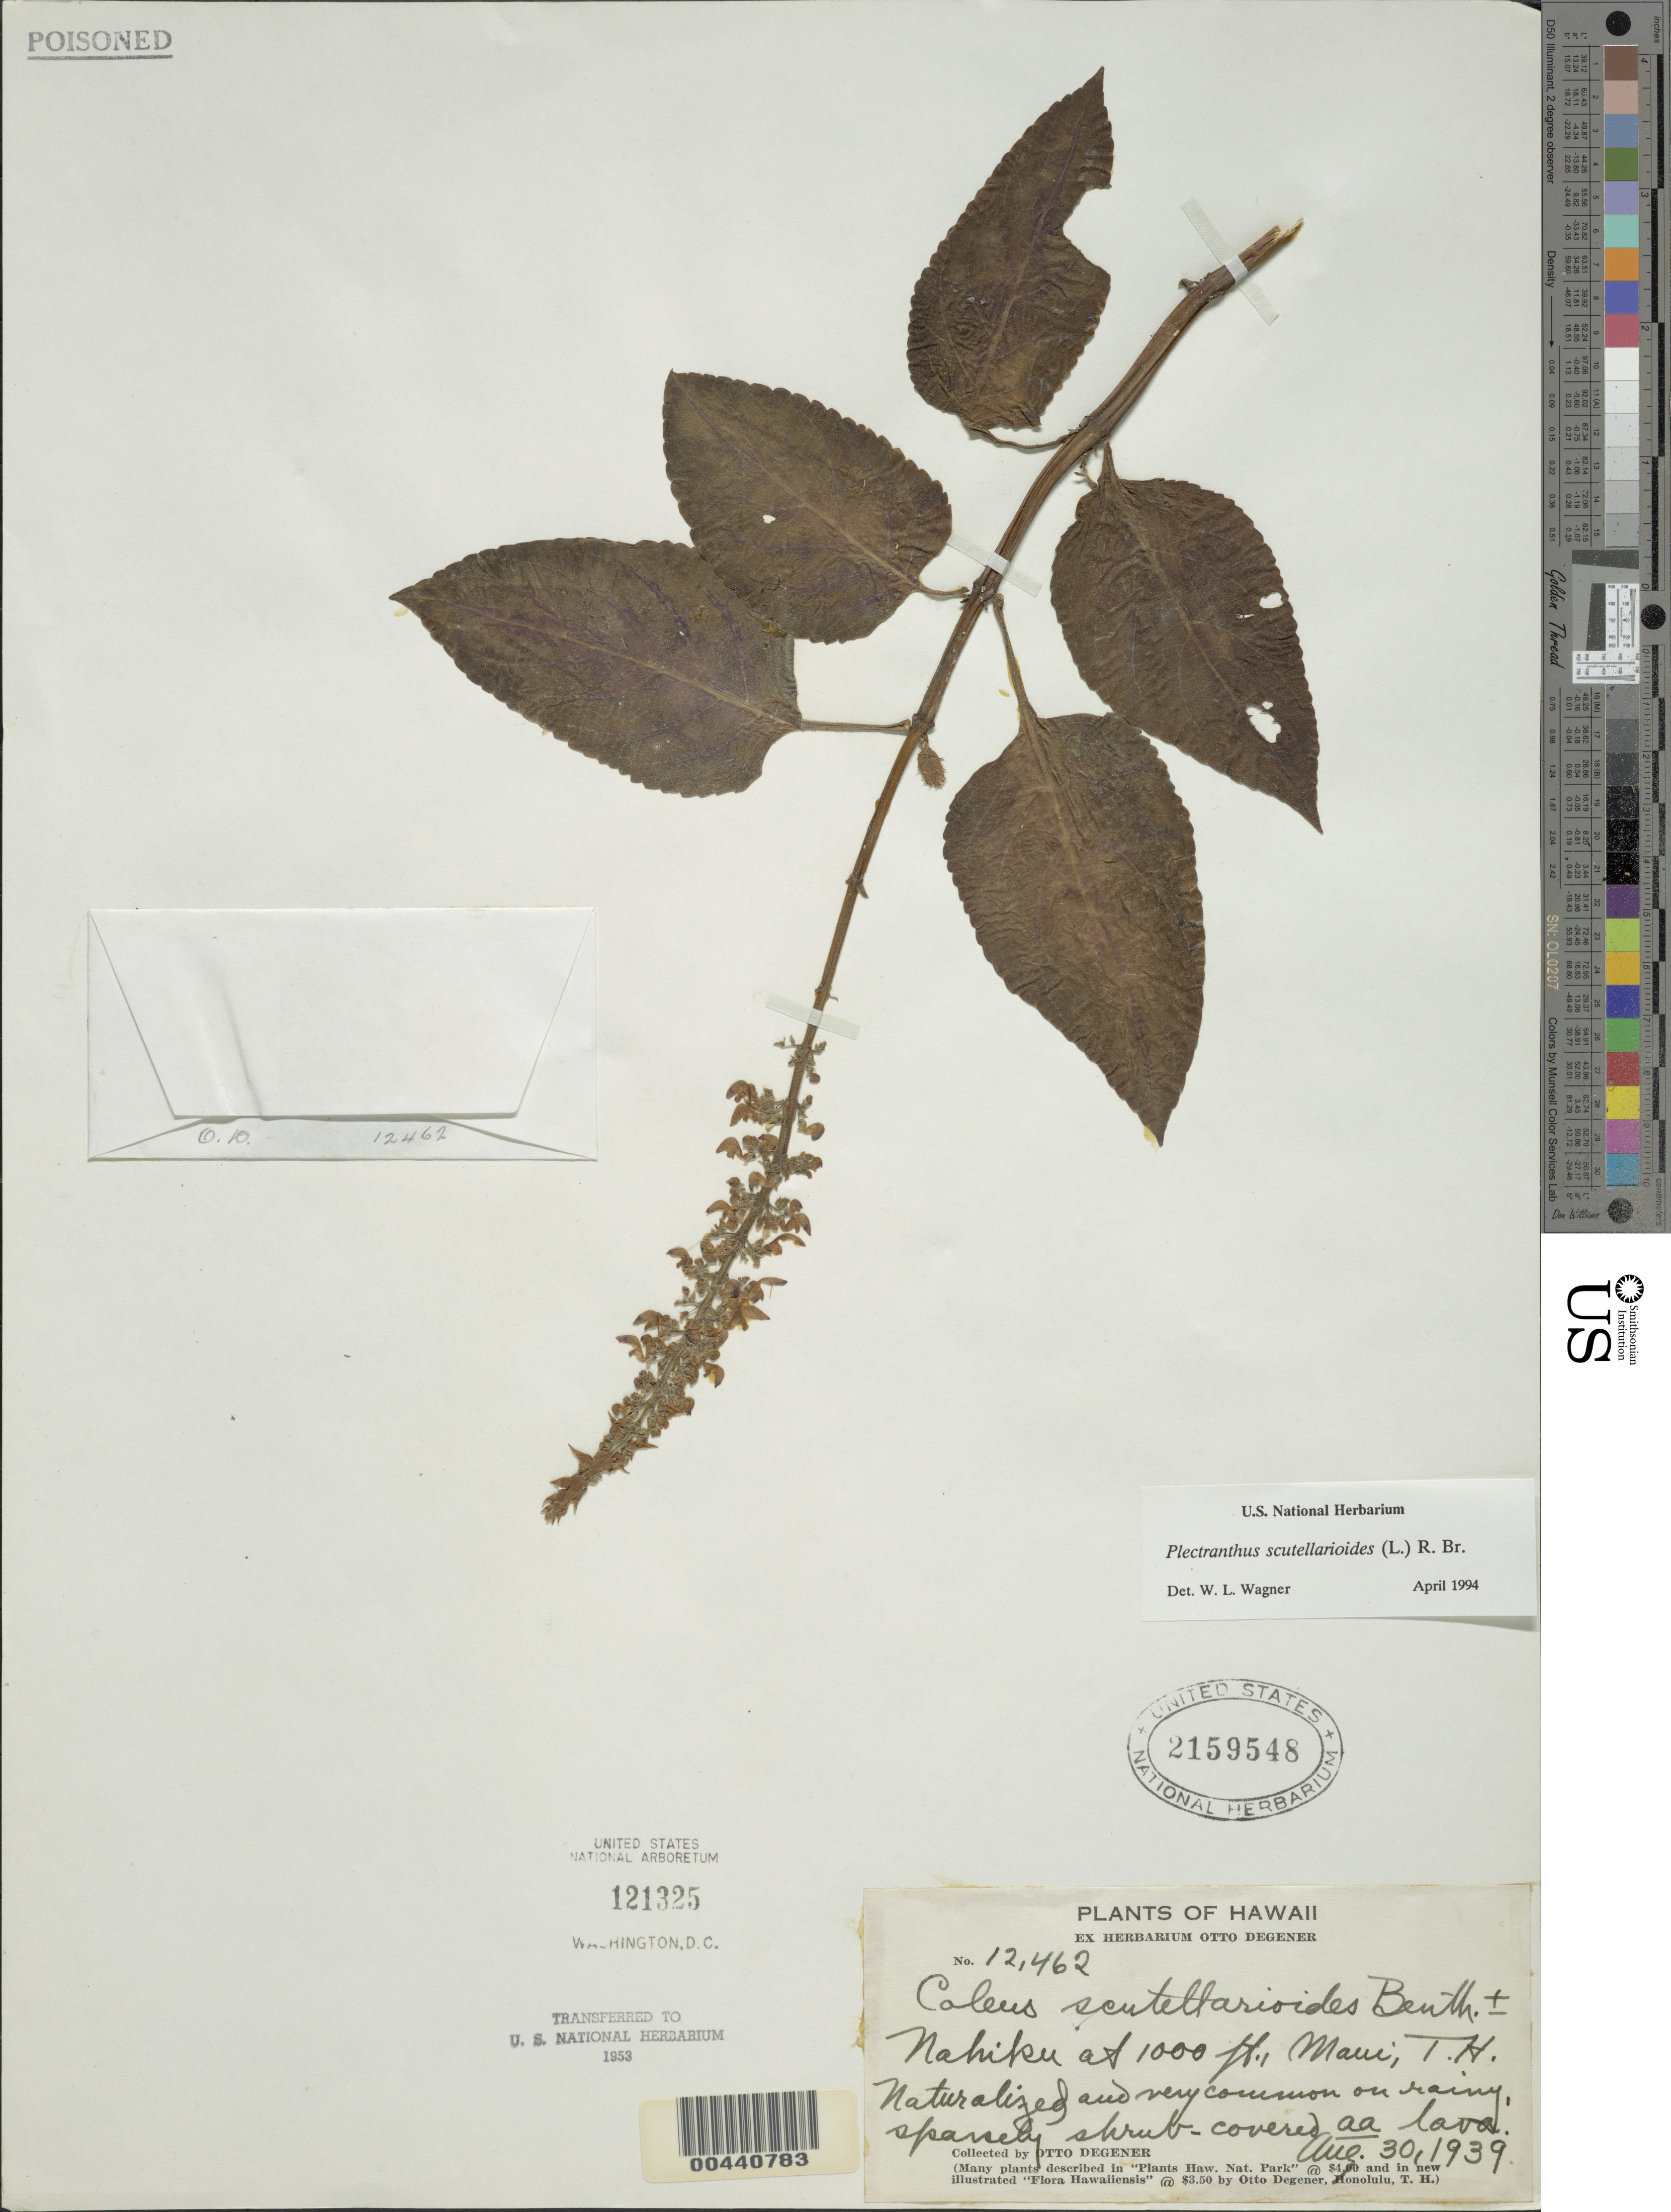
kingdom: Plantae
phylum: Tracheophyta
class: Magnoliopsida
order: Lamiales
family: Lamiaceae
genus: Coleus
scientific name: Coleus scutellarioides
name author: (L.) Benth.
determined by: Wagner, W. L., (BOT), Smithsonian Institution - National Museum of Natural History (UNITED STATES)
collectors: O. Degener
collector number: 12462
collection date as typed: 30 Aug 1939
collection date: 1939-08-30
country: United States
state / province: Hawaii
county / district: Maui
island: Maui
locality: Nahiku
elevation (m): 305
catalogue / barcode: US 2159548